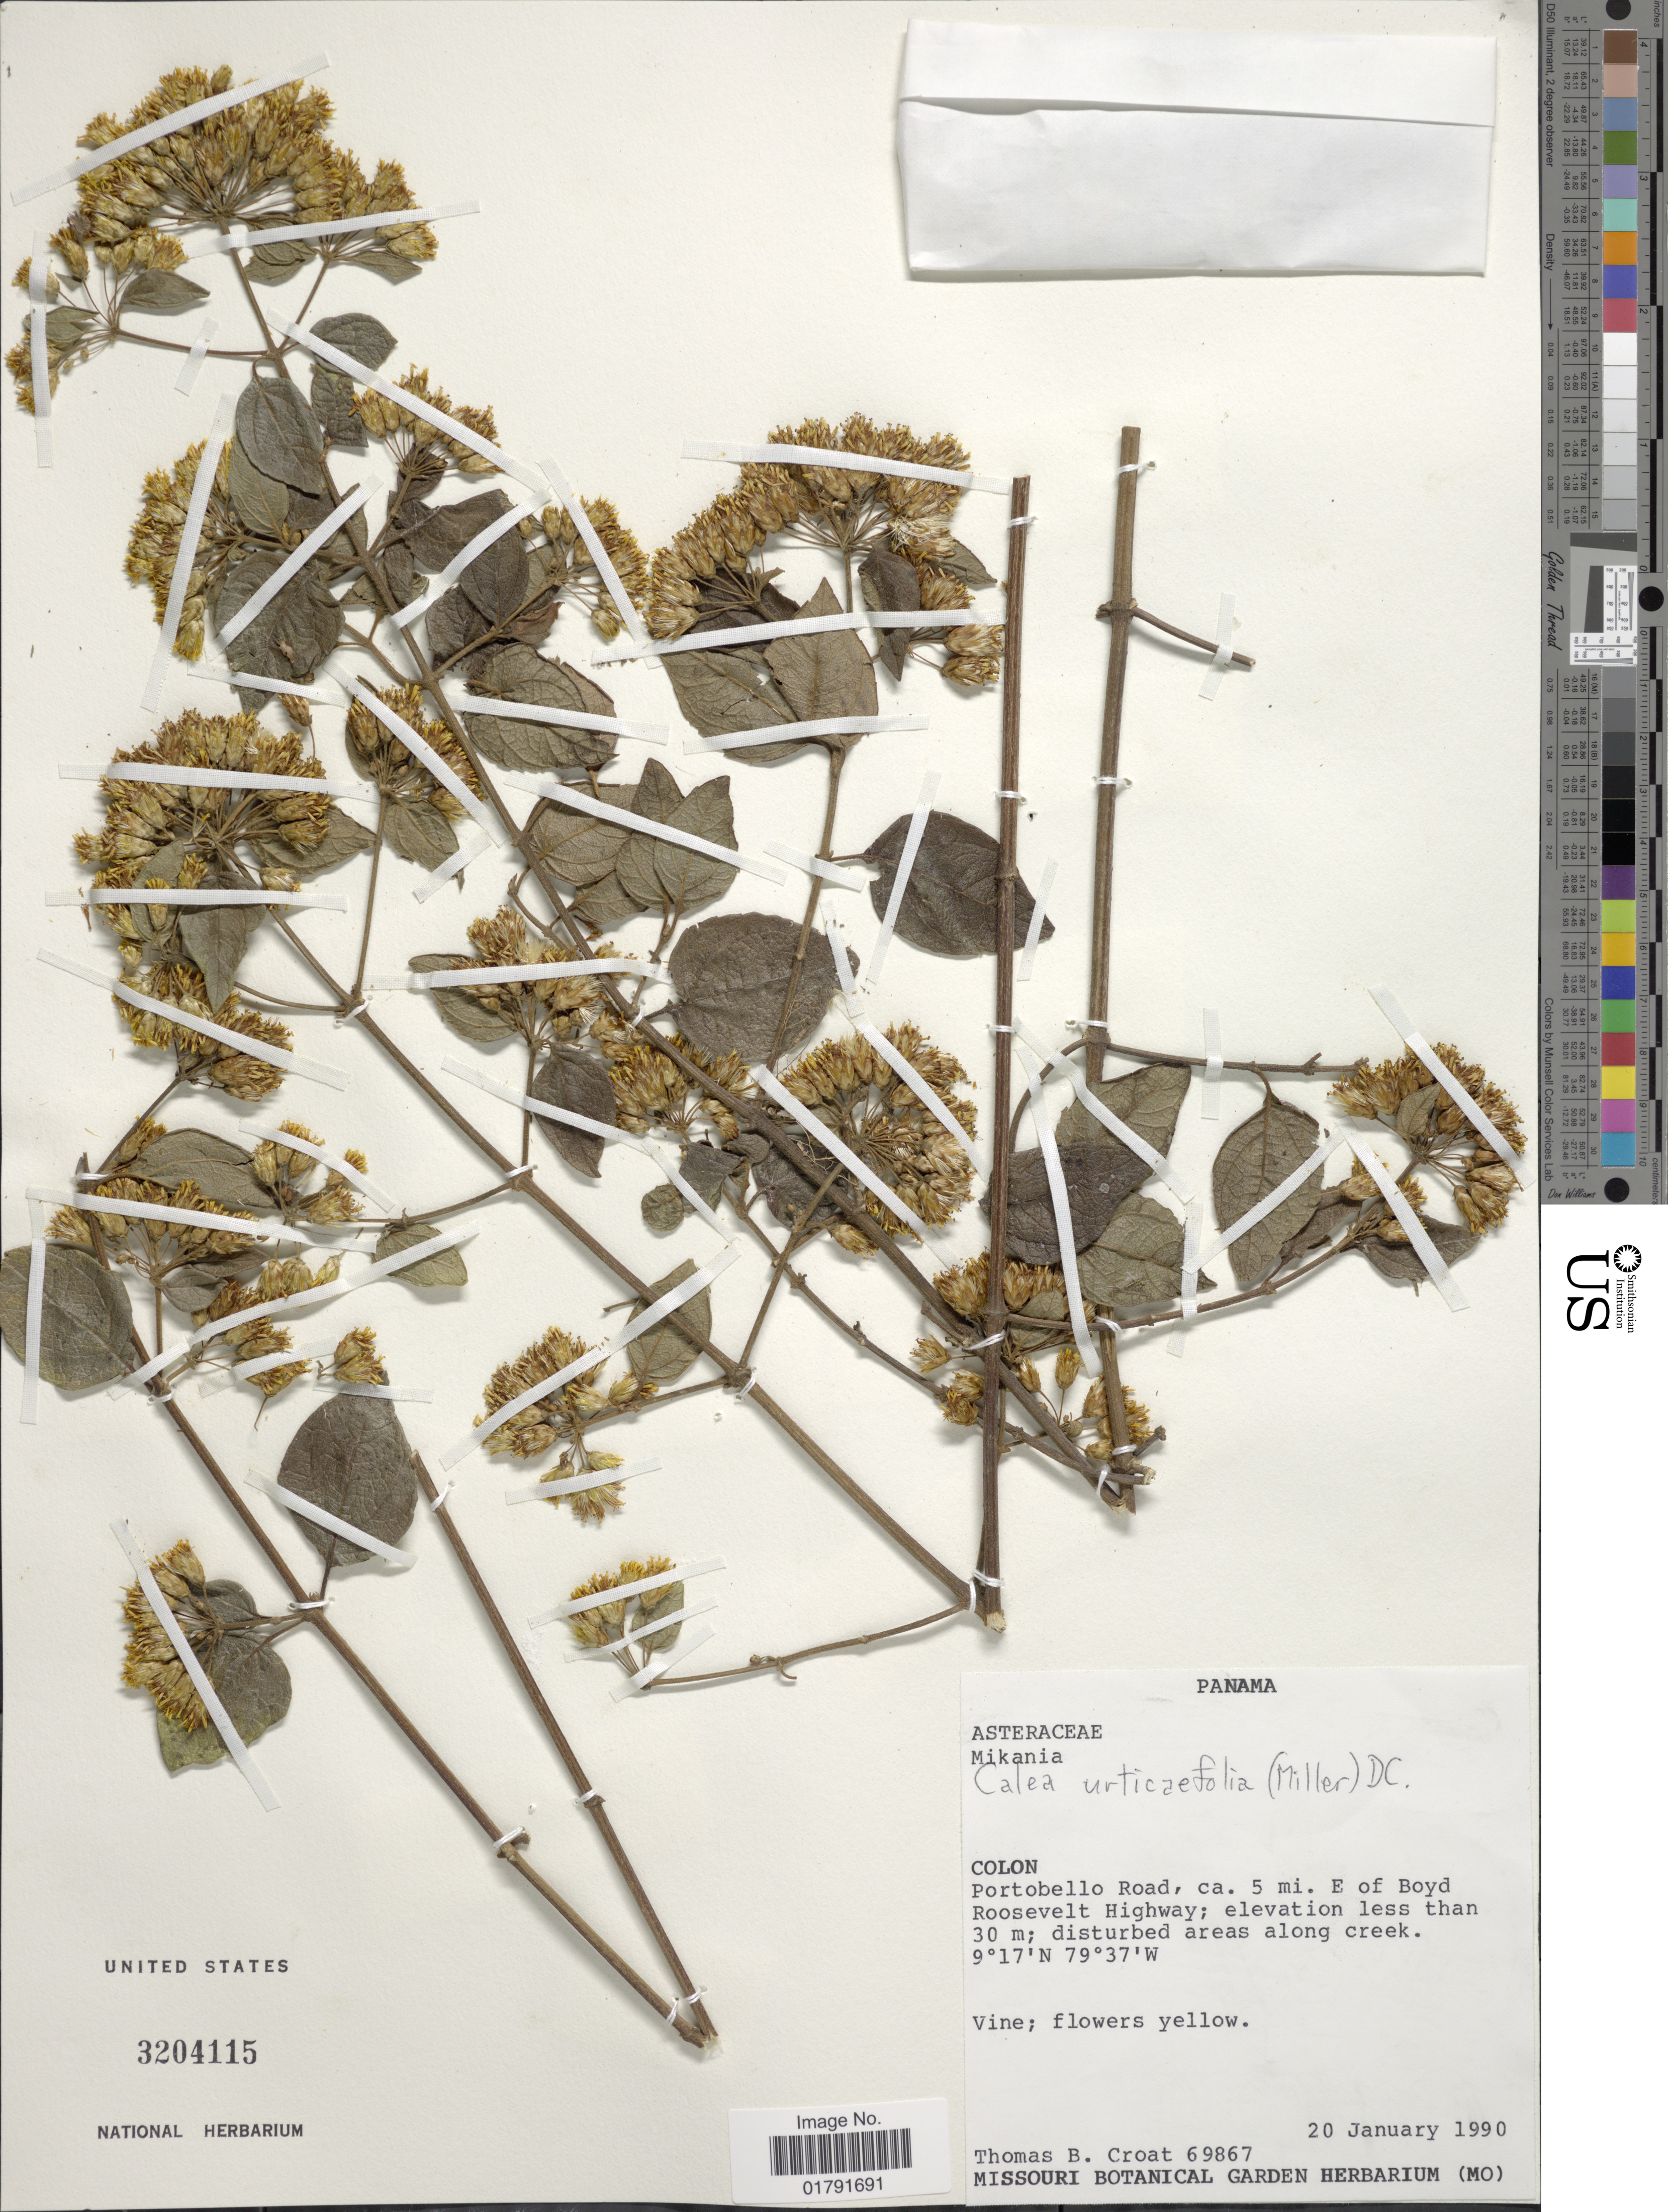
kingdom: Plantae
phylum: Tracheophyta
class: Magnoliopsida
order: Asterales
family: Asteraceae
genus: Calea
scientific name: Calea urticifolia var. urticifolia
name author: (Mill.) DC.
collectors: T. B. Croat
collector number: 69867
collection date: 1990-01-20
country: Panama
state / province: Colón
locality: Portobello Road, ca. 5 mi. E of Boyd Roosevelt Highway, disturbed areas along creek.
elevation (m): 30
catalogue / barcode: US 3204115